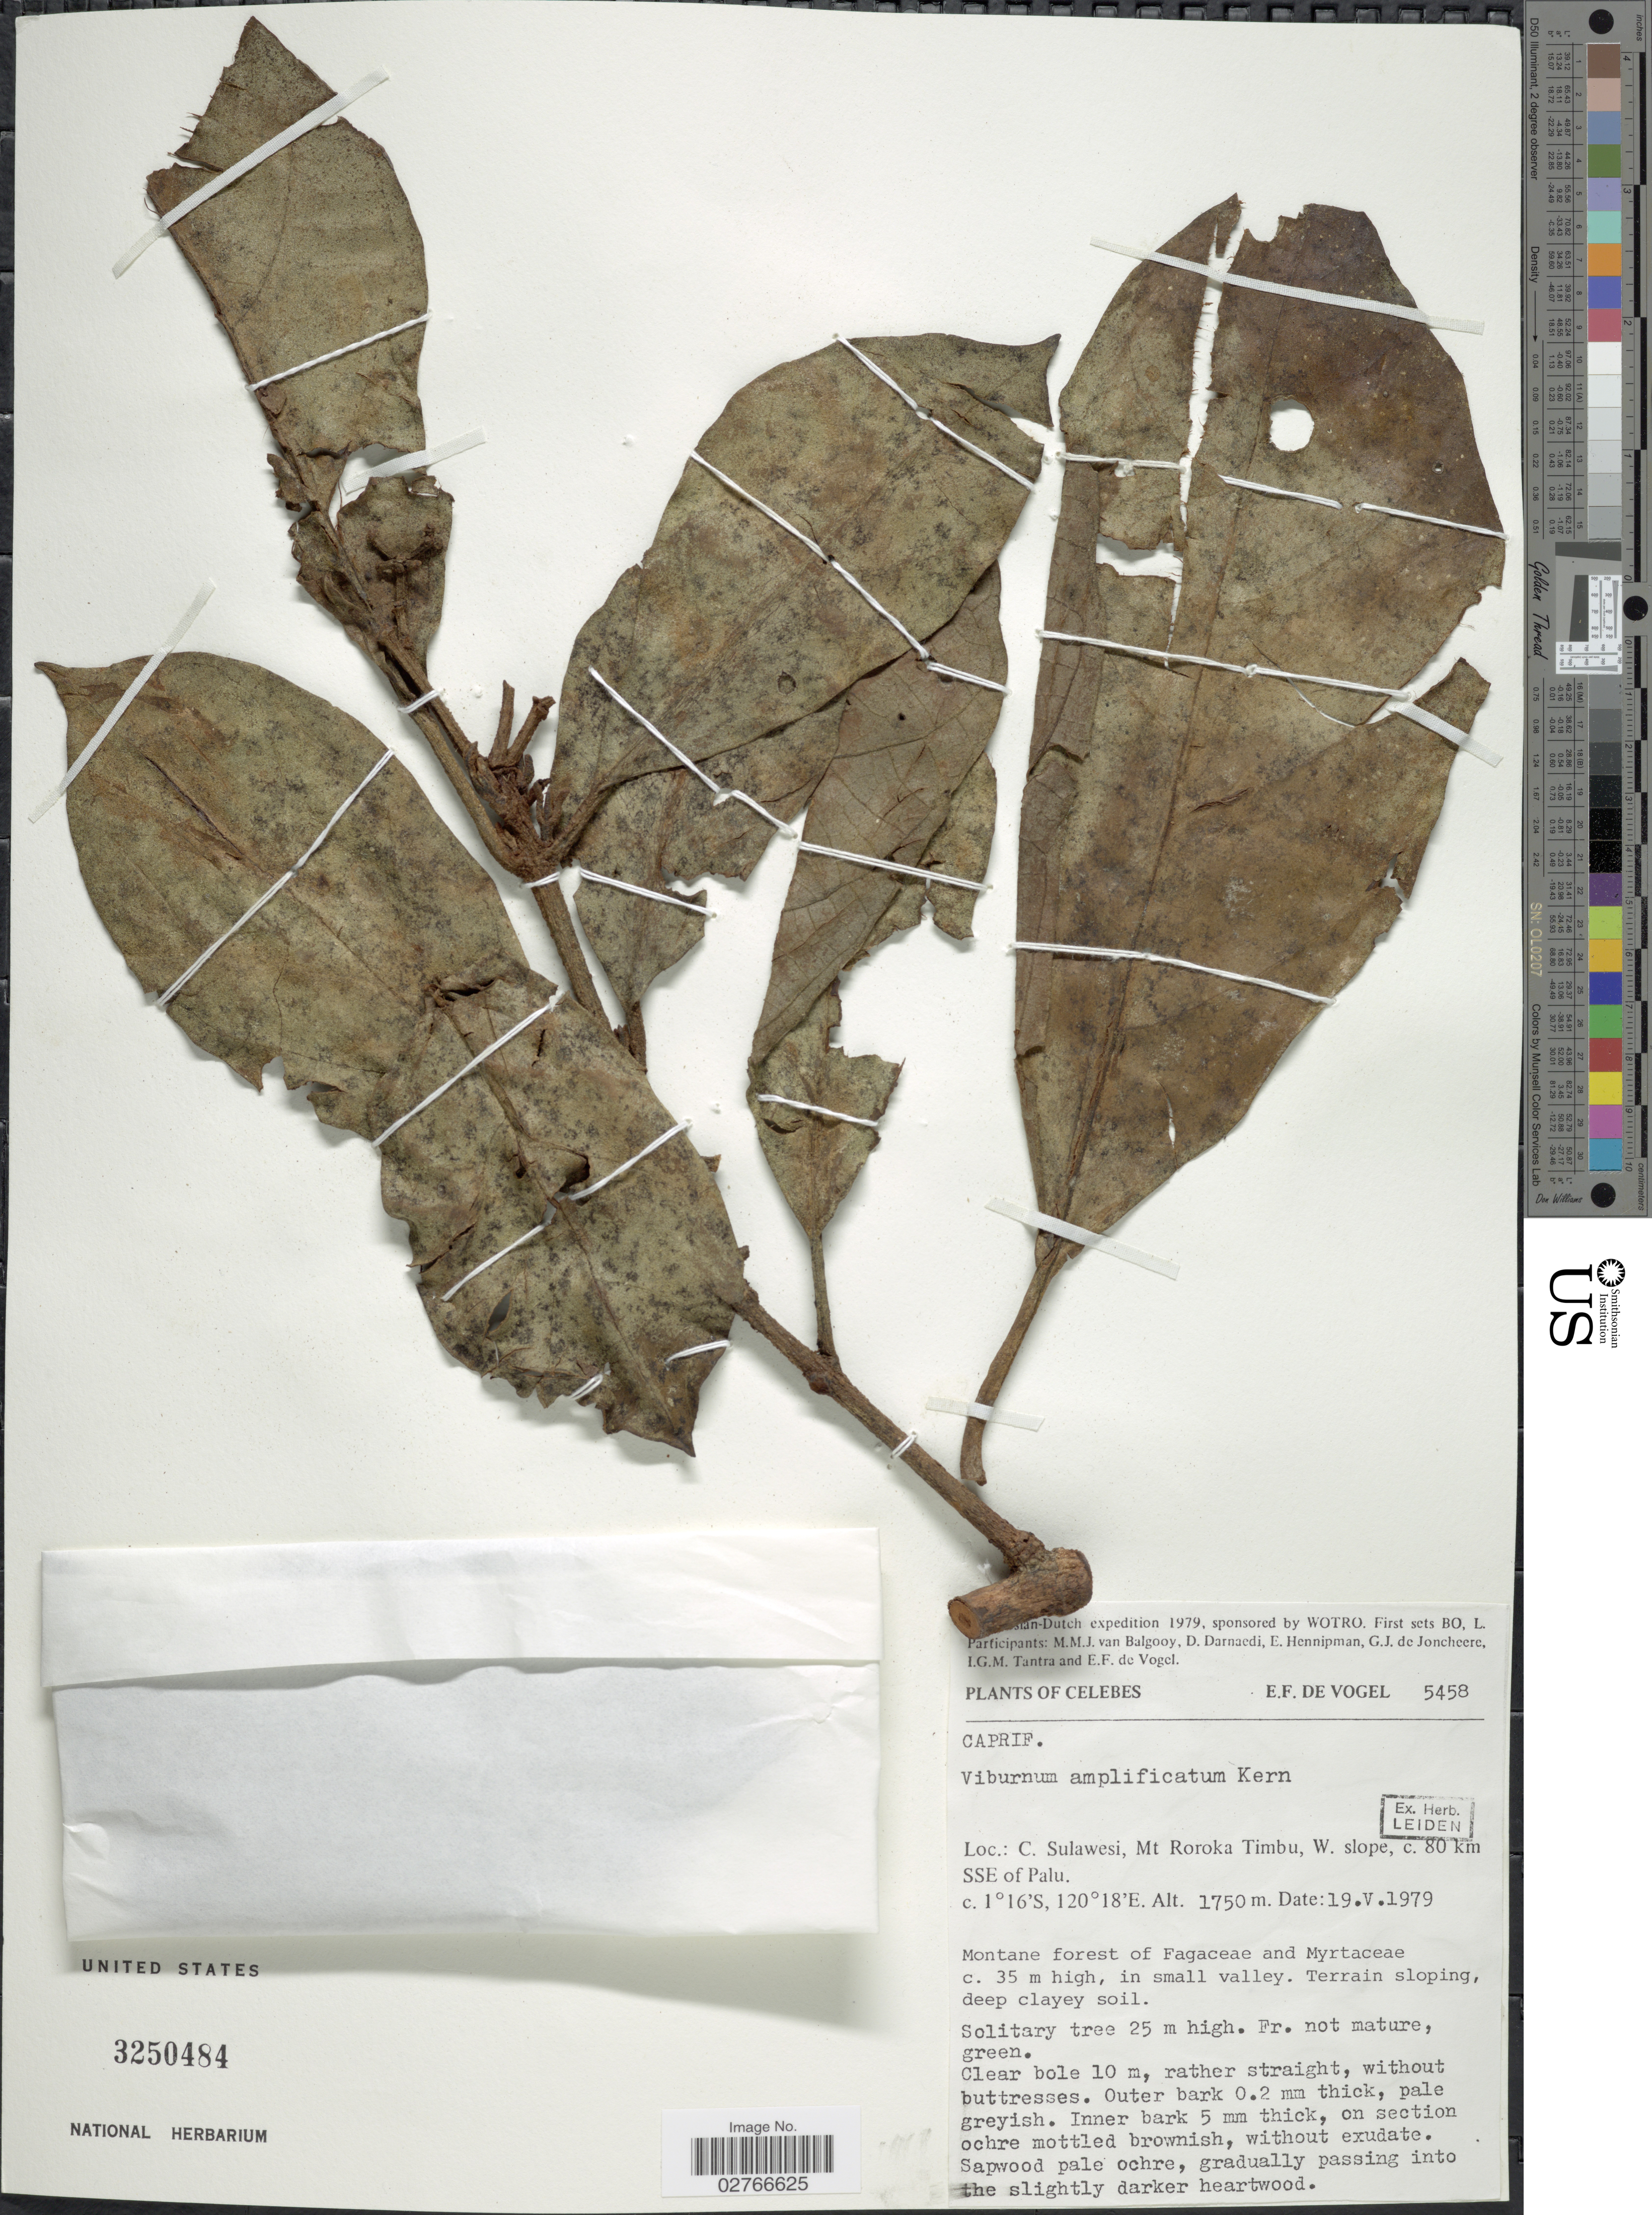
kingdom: Plantae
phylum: Tracheophyta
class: Magnoliopsida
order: Dipsacales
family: Viburnaceae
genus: Viburnum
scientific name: Viburnum amplificatum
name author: J. Kern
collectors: E. F. de Vogel, M. M. van Balgooy, D. Darnaedi, E. Hennipman & et al.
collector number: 5458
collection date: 1979-05-19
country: Indonesia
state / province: Sulawesi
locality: Celebes. C. Sulawesi, Mt Roroka TImbu, W. slope, c. 80 km SSE of Palu.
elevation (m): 1750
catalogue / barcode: US 3250484